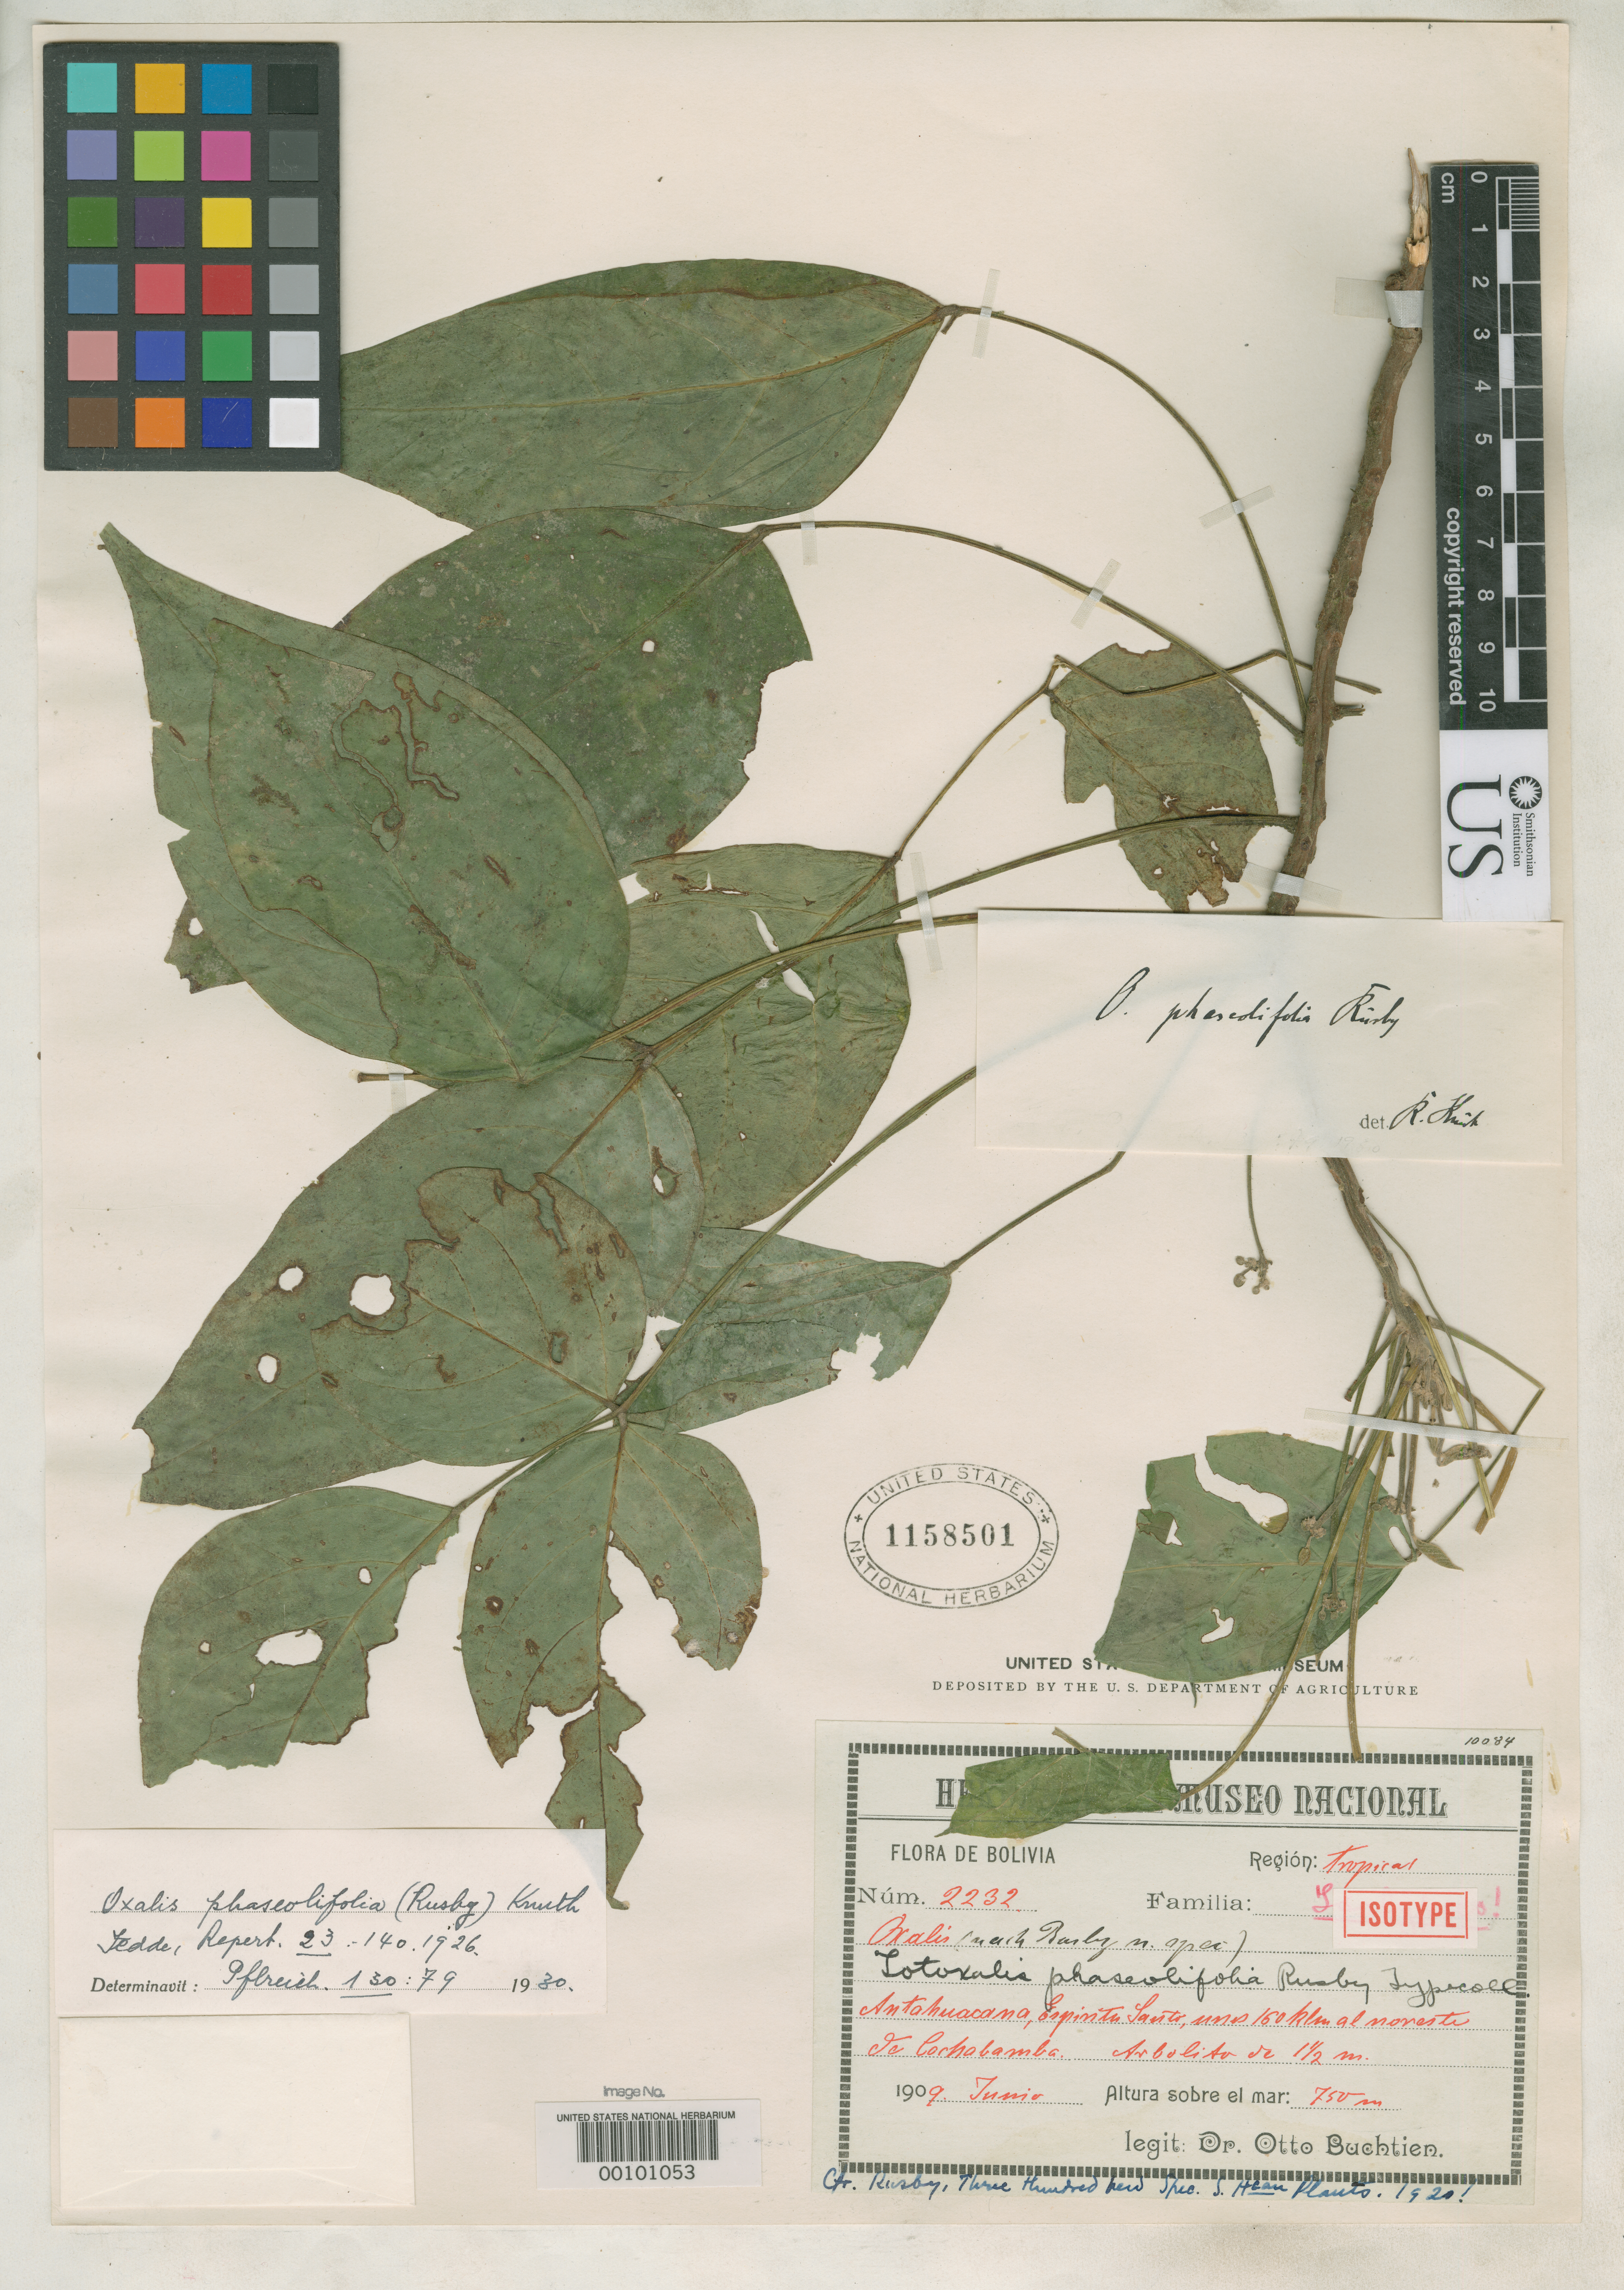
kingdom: Plantae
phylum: Tracheophyta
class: Magnoliopsida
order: Oxalidales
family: Oxalidaceae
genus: Lotoxalis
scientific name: Lotoxalis phaseolifolia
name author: Rusby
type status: Isotype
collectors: O. Buchtien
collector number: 2232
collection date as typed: Jun 1909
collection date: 1909-06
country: Bolivia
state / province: Cochabamba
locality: Antahuacana, near Cochabamba.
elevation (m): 750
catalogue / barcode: US 1158501